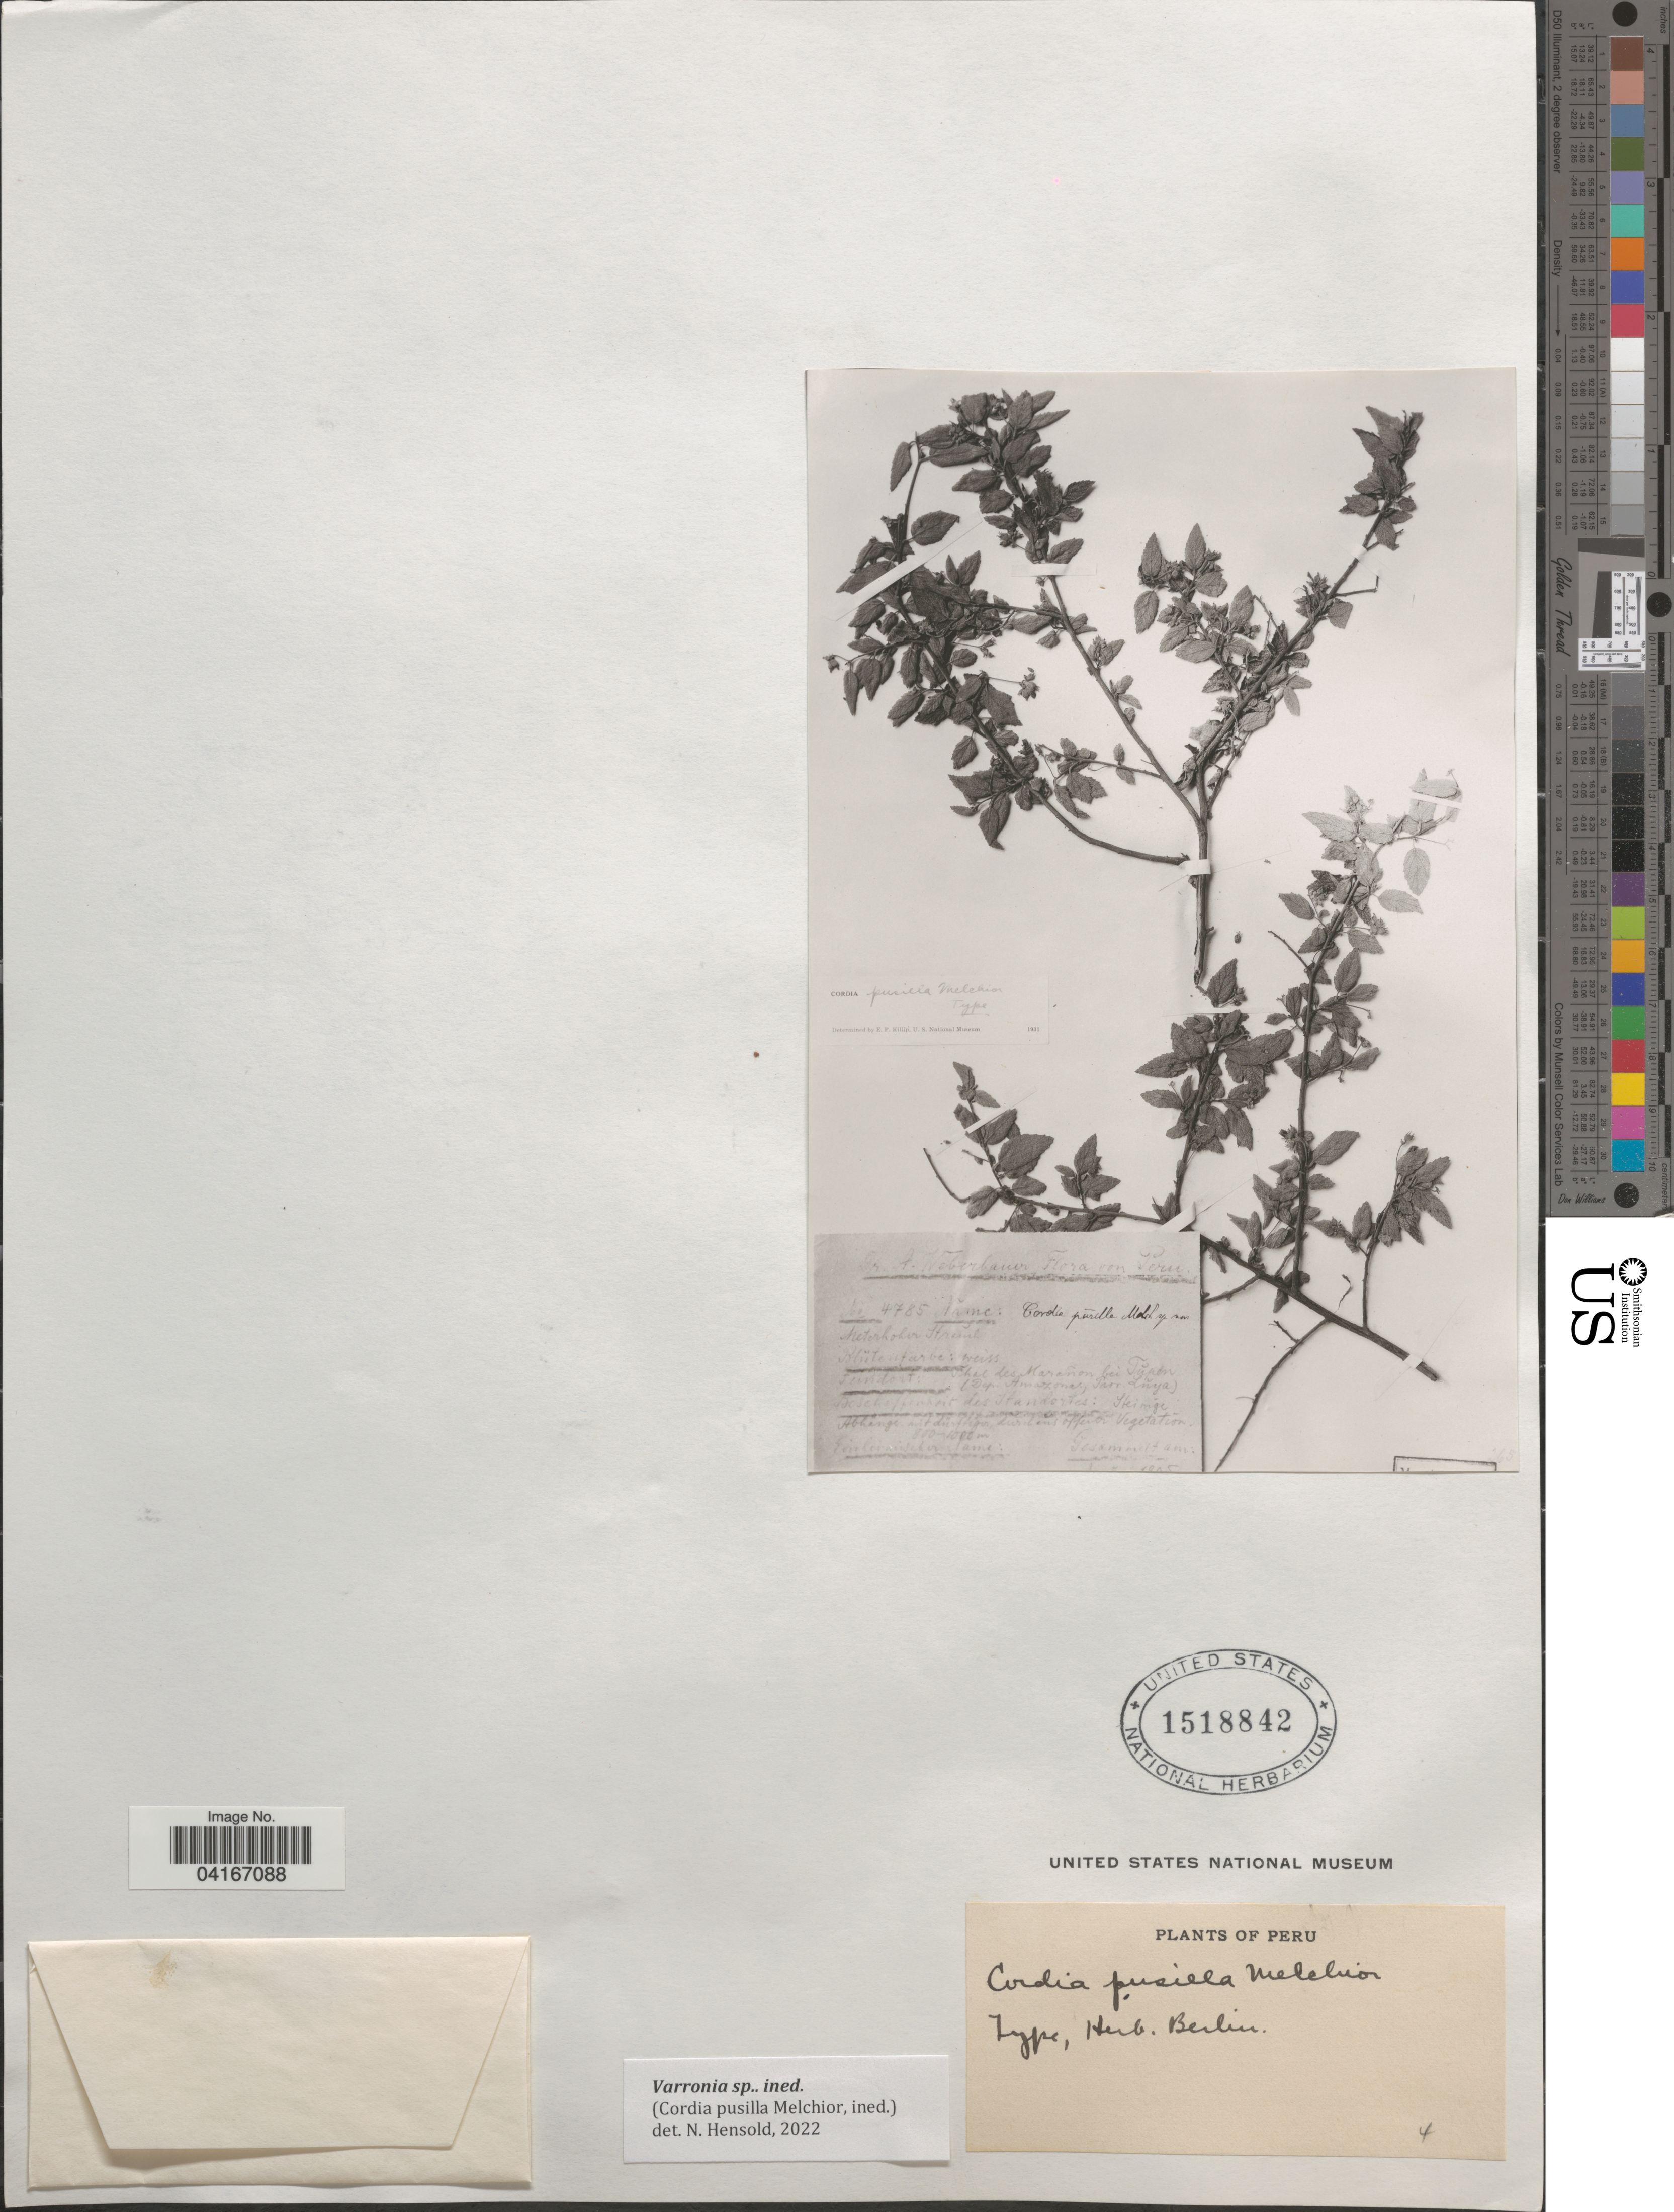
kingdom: Plantae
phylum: Tracheophyta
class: Magnoliopsida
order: Boraginales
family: Cordiaceae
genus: Varronia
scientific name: Varronia sp.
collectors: A. Weberbauer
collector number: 4785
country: Peru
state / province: Amazonas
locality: Thal des Marañon bei Tupon [interpreted] (Dep. Amazonas, Prov. Luya).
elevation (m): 800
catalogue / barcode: US 1518842